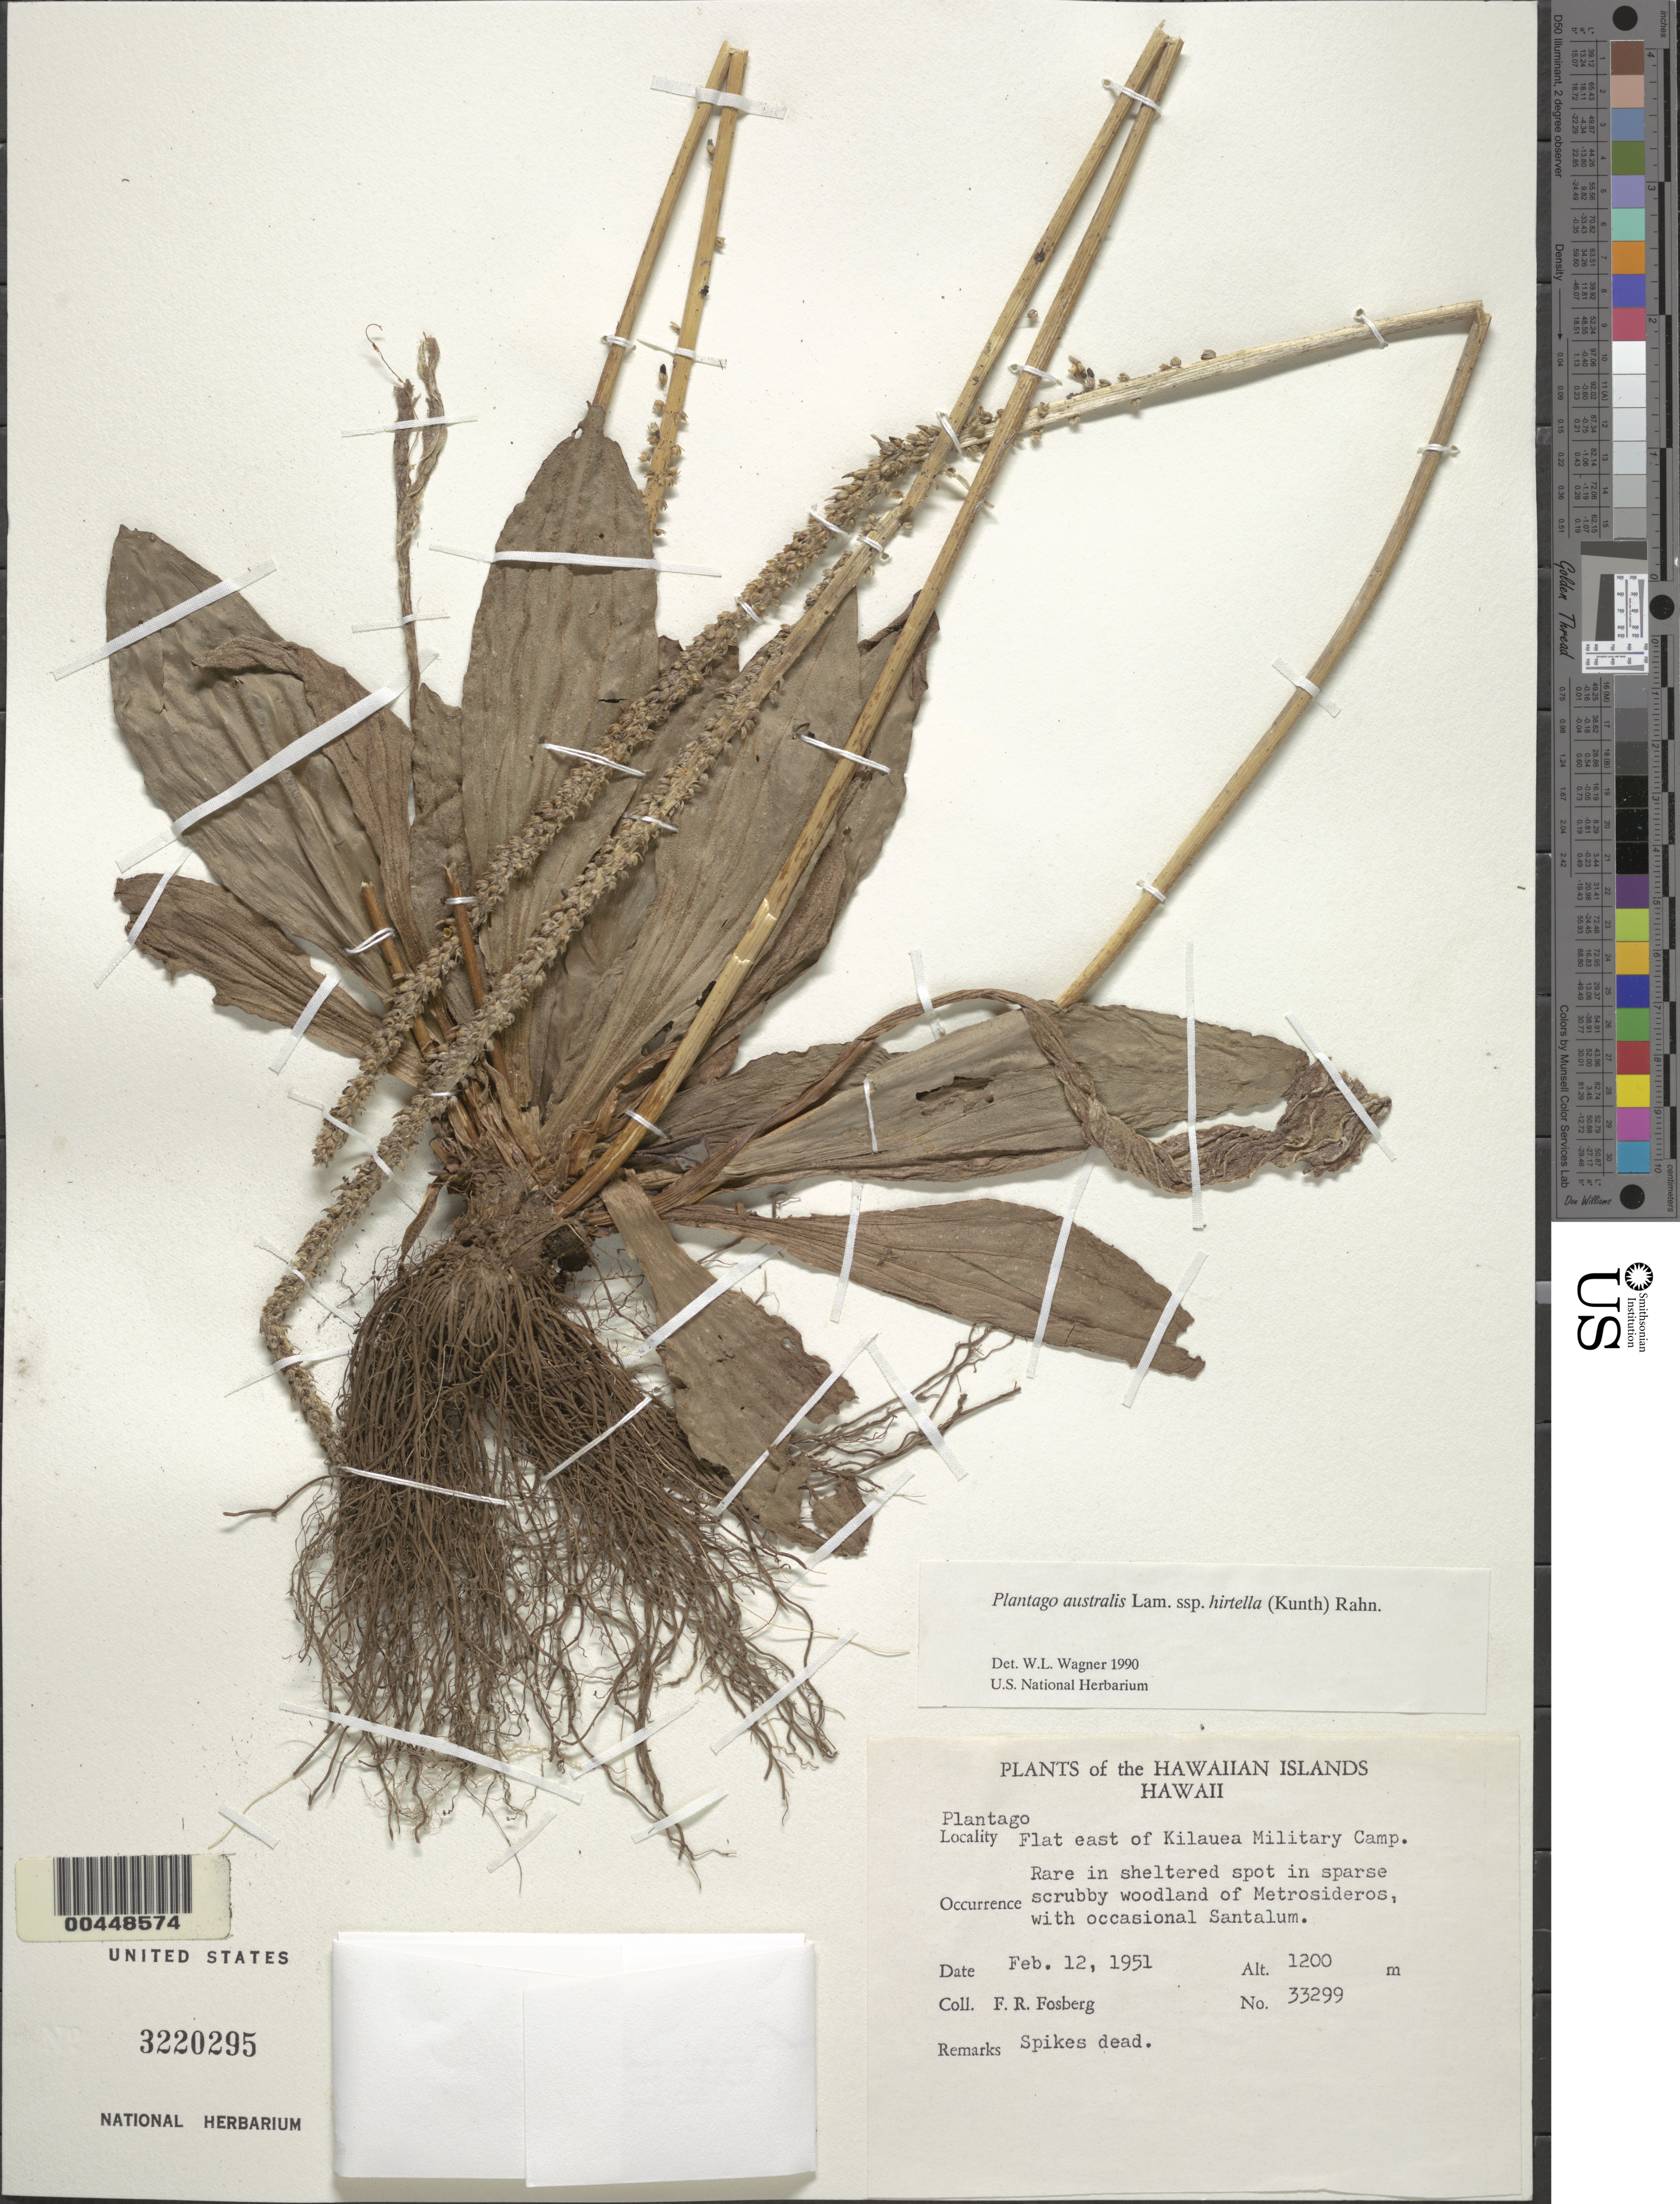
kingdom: Plantae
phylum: Tracheophyta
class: Magnoliopsida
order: Lamiales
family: Plantaginaceae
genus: Plantago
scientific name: Plantago australis subsp. hirtella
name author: (Kunth) Rahn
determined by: Wagner, W. L., (BOT), Smithsonian Institution - National Museum of Natural History (UNITED STATES)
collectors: F. R. Fosberg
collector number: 33299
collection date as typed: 12 Feb 1951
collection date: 1951-02-12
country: United States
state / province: Hawaii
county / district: Hawaii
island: Hawaii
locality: Flat E of Kilauea Military Camp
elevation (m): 1200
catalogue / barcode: US 3220295